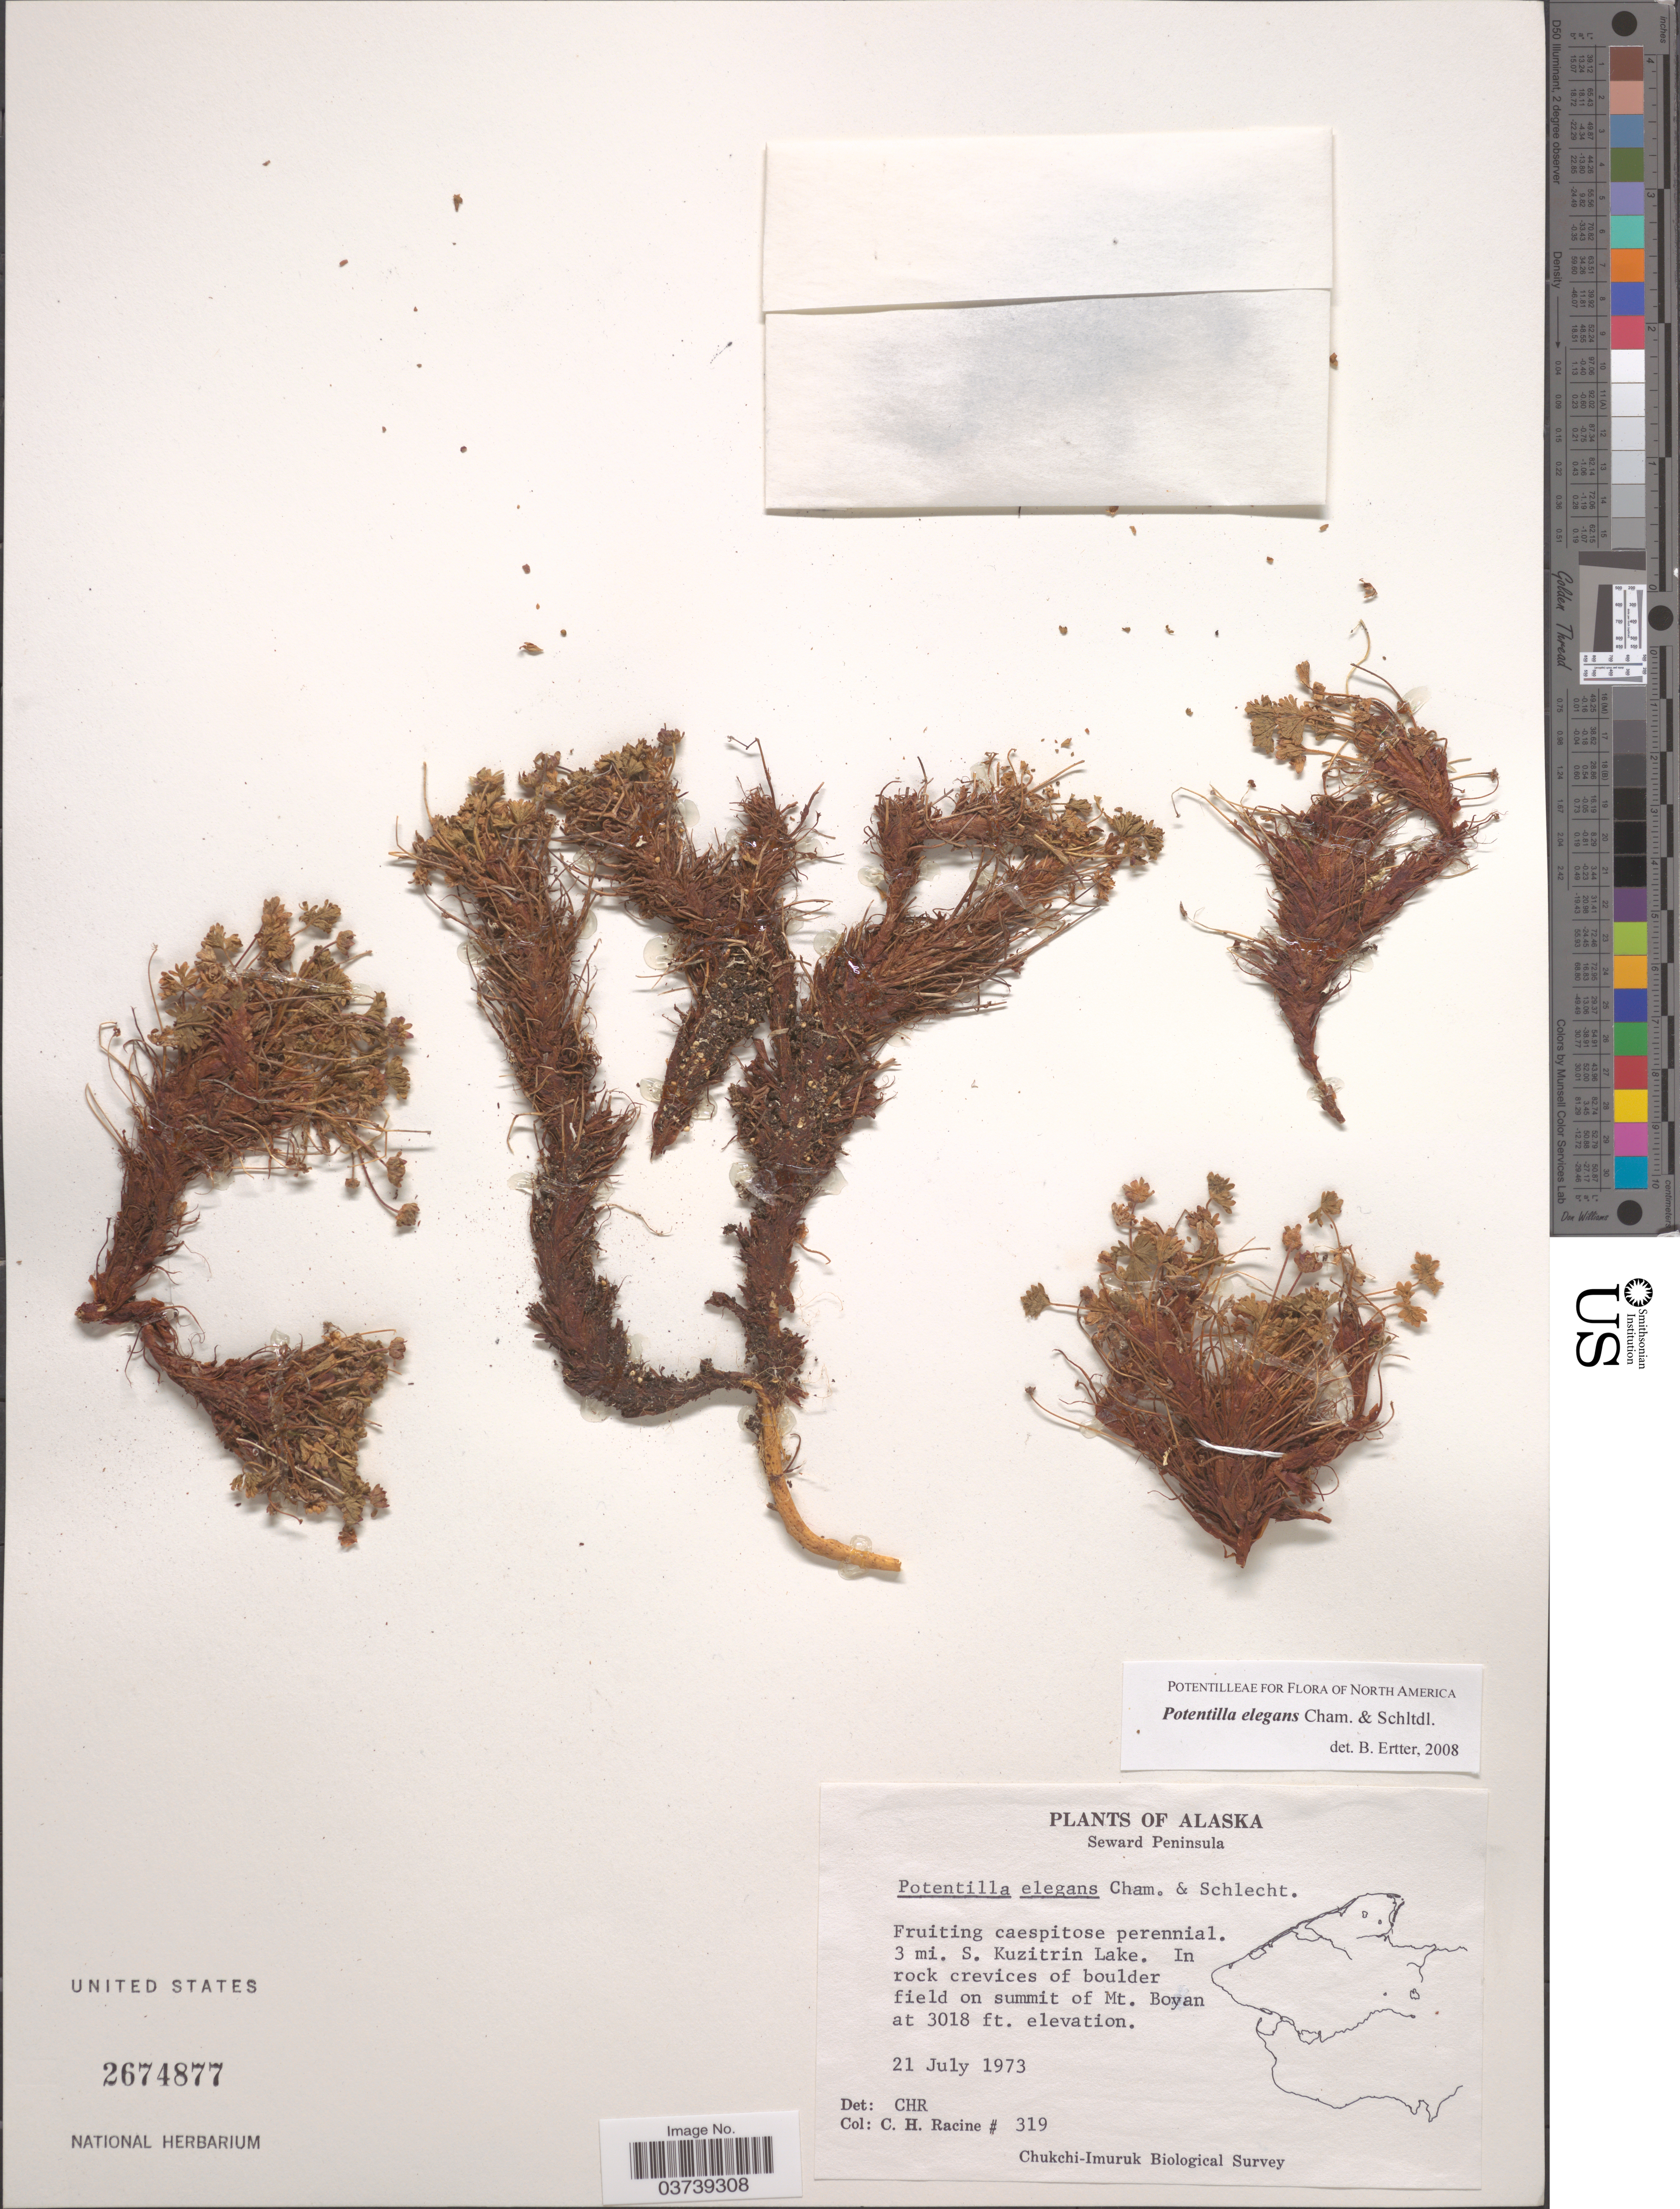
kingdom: Plantae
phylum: Tracheophyta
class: Magnoliopsida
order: Rosales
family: Rosaceae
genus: Potentilla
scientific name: Potentilla elegans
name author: Cham. & Schltr.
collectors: C. Racine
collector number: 319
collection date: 1973-07-21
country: United States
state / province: Alaska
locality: Seward Peninsula. 3 mi. S. Kuzitrin Lake. Summit of Mt. Boyan.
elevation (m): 920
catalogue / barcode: US 2674877